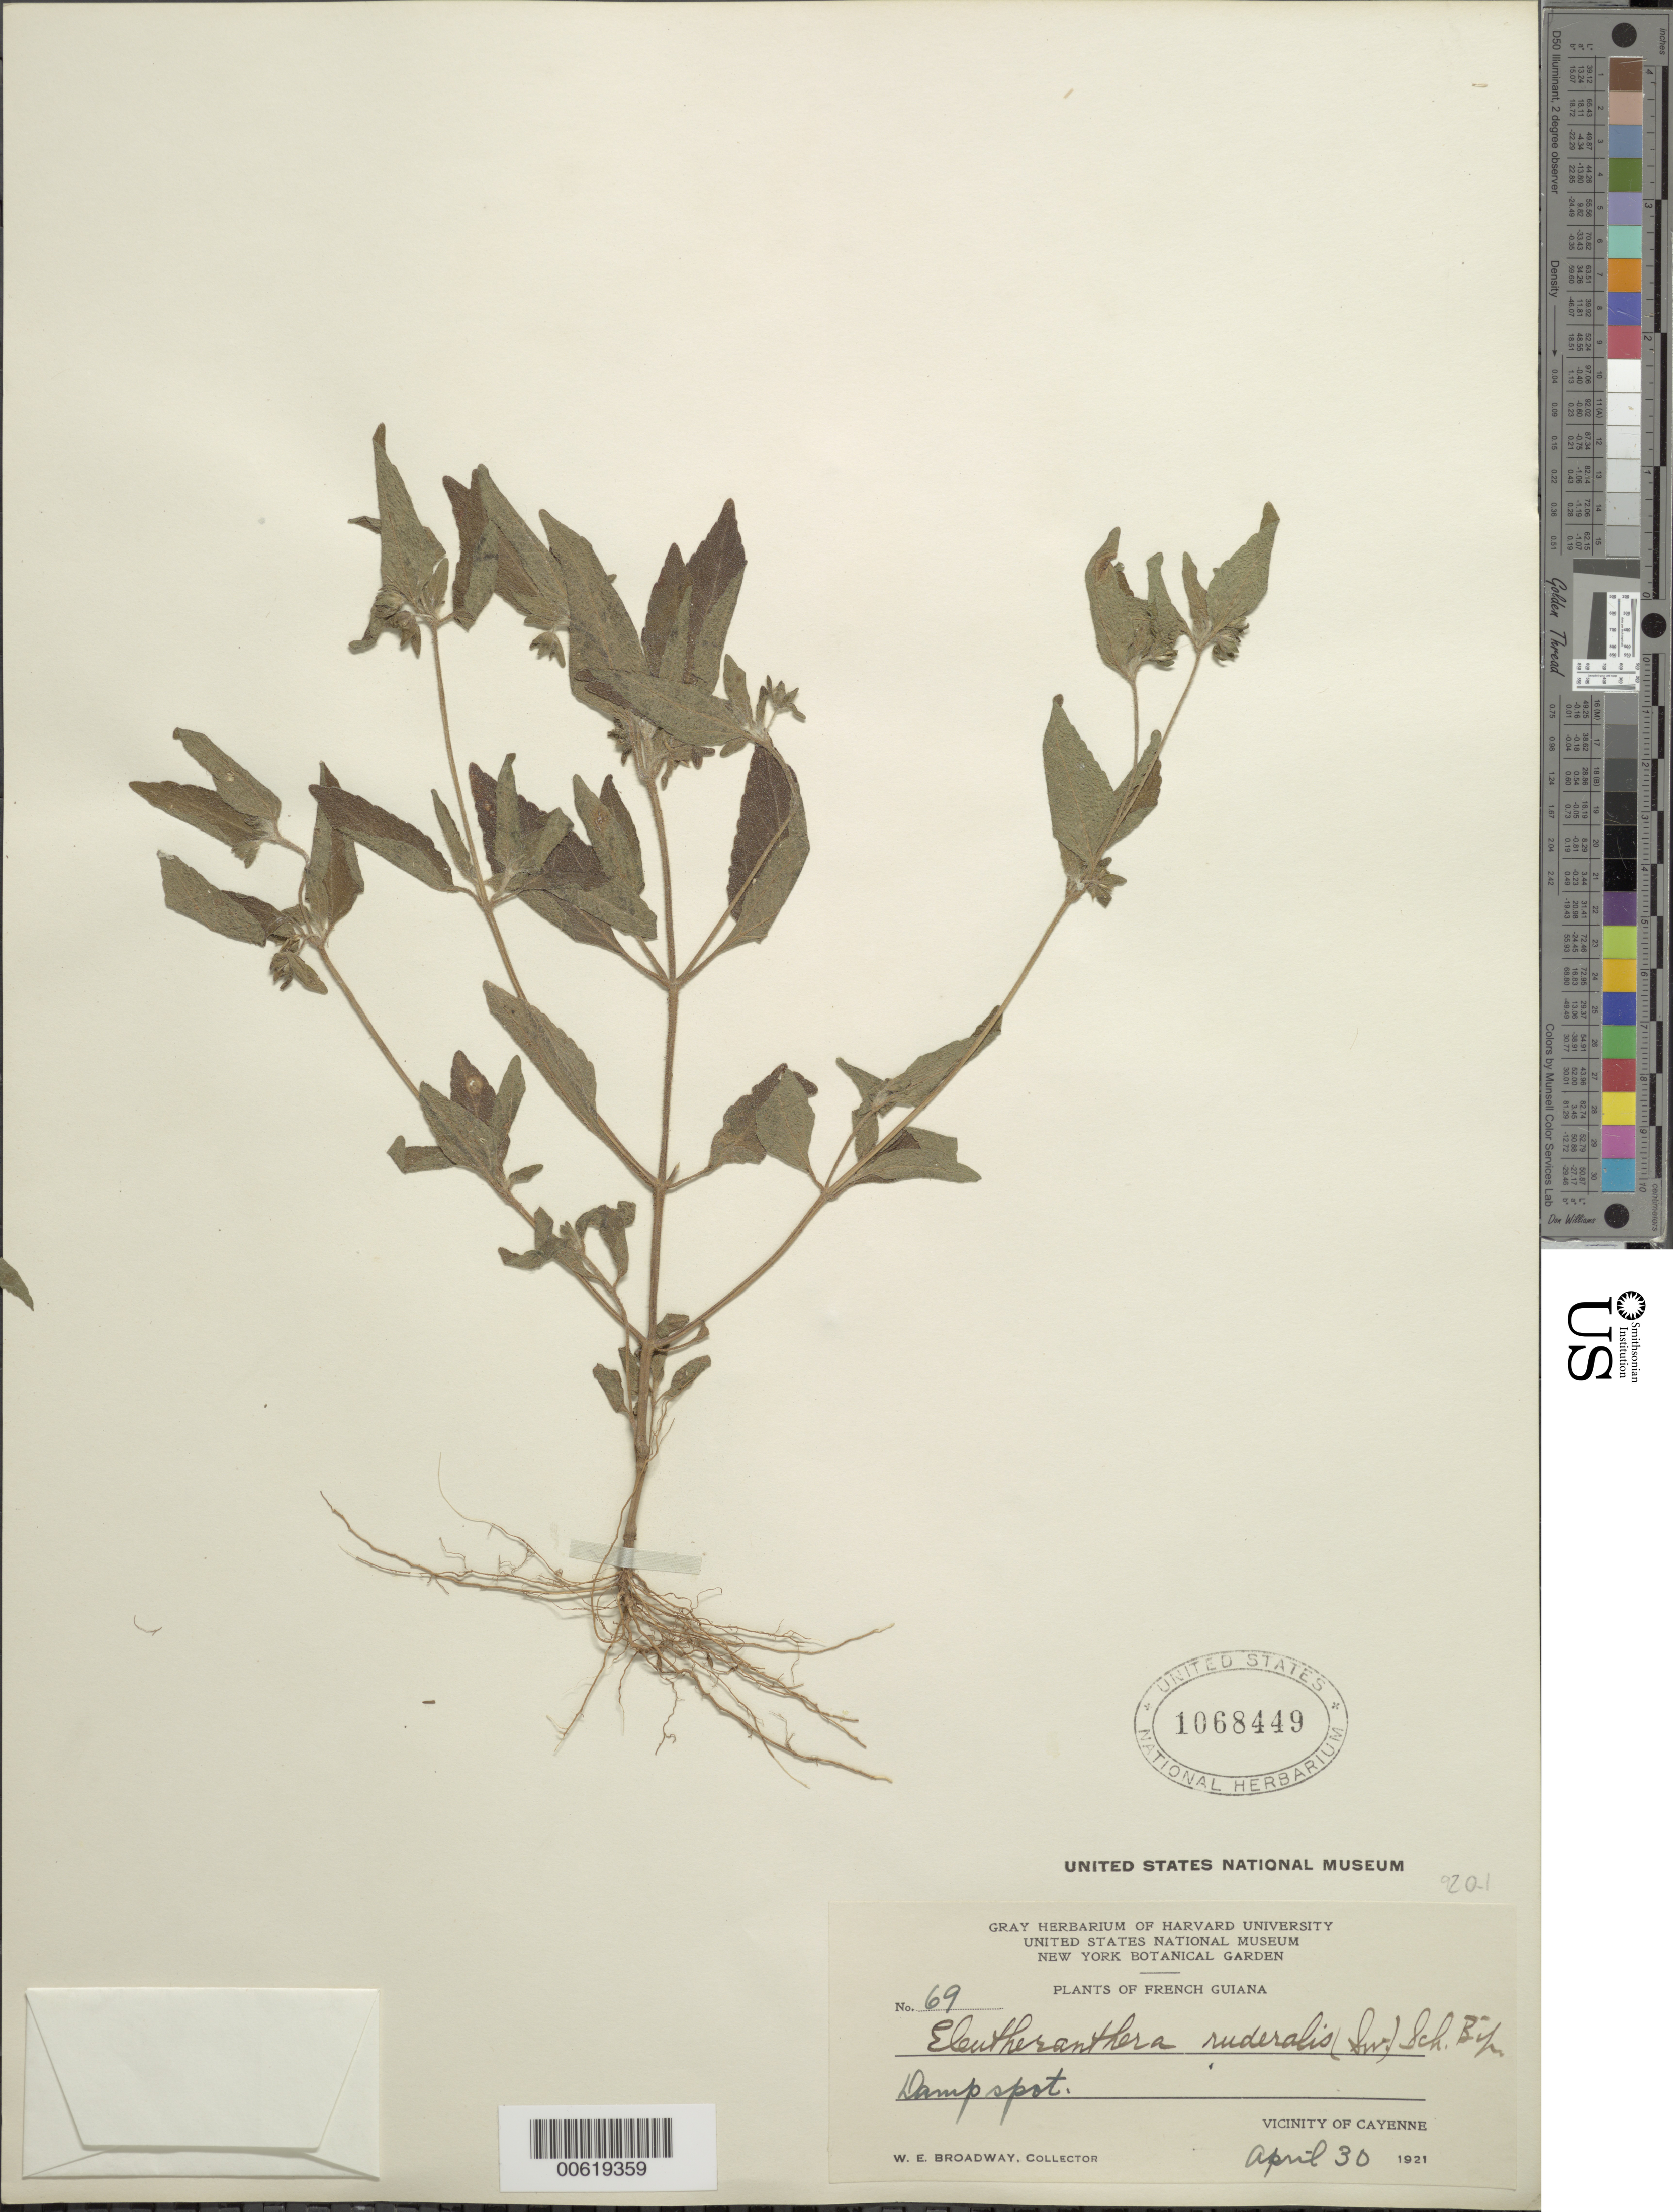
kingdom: Plantae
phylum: Tracheophyta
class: Magnoliopsida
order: Asterales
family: Asteraceae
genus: Eleutheranthera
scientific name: Eleutheranthera ruderalis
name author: (Sw.) Sch. Bip.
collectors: W. E. Broadway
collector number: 69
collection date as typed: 30-Apr-21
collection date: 1921-04-30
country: French Guiana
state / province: Cayenne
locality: Cayenne, vic.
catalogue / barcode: US 1068449